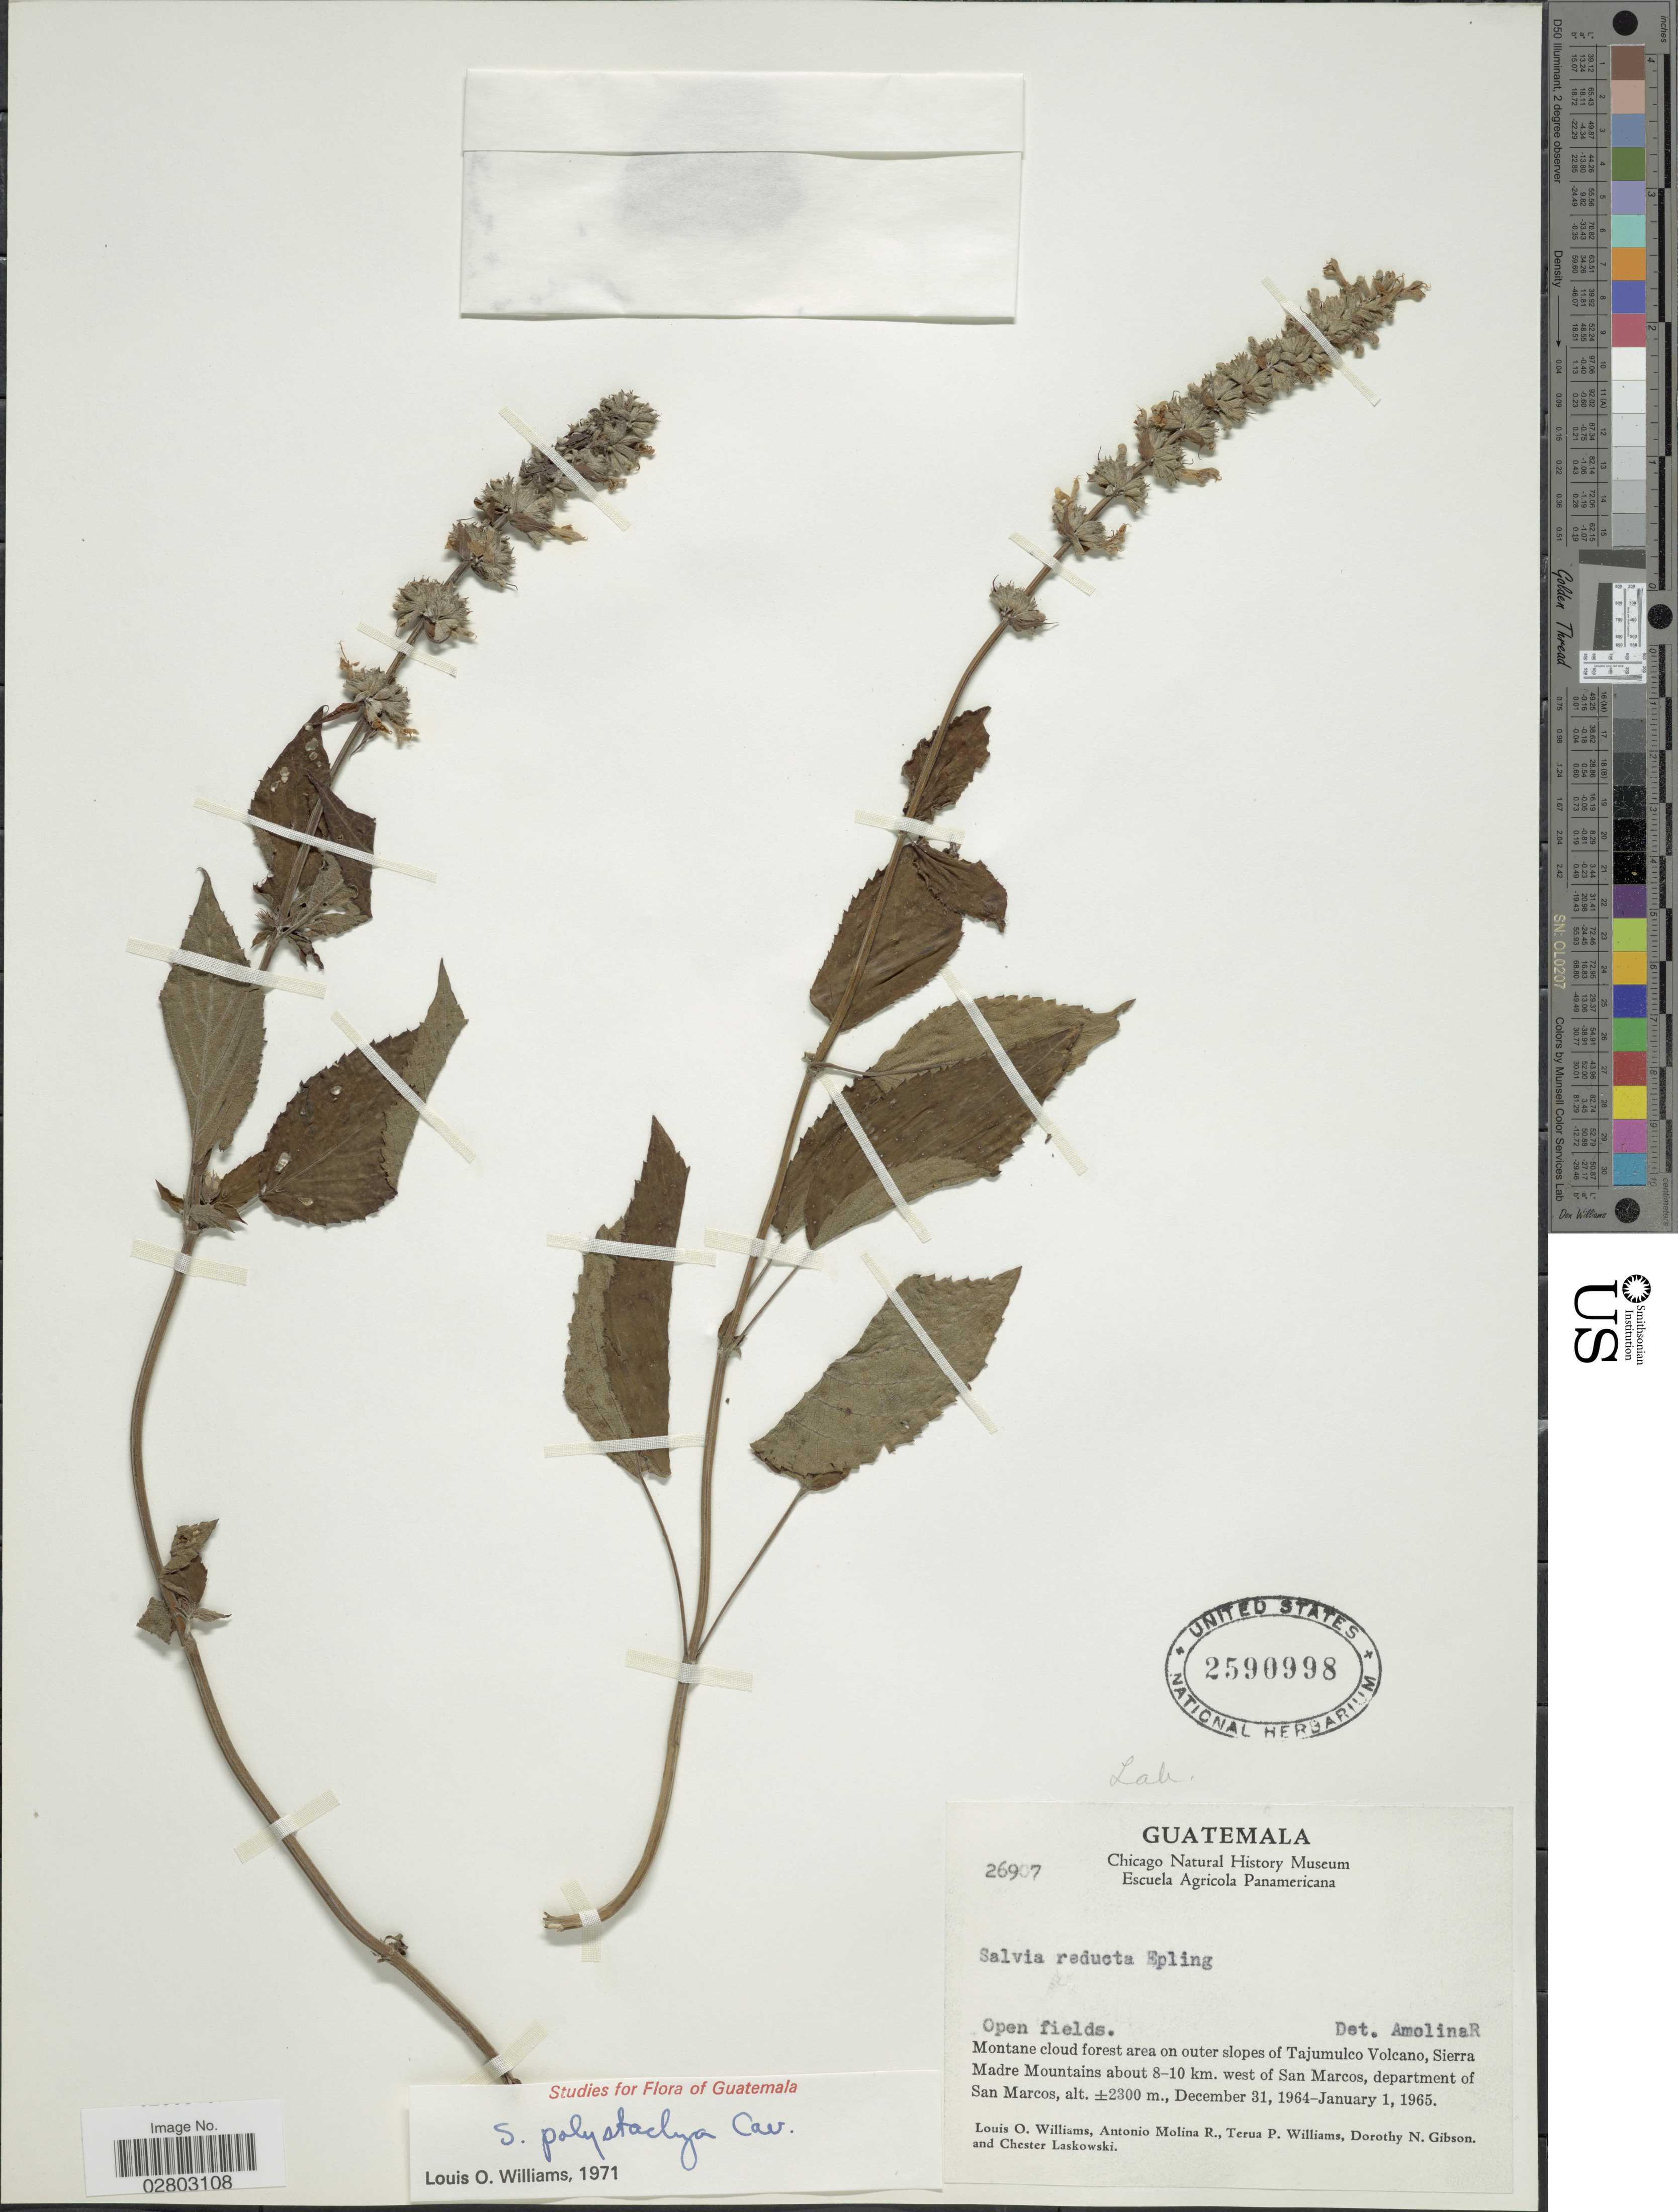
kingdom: Plantae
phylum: Tracheophyta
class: Magnoliopsida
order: Lamiales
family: Lamiaceae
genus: Salvia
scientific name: Salvia reducta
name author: Epling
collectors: L. O. Williams, A. Molina R., T. Williams, D. N. Gibson & C. Laskowski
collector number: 26907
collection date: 1964-12-31/1965-01-01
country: Guatemala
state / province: San Marcos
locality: Montane cloud forest area on outer slopes of Tajumulco Volcano, Sierra Madre Mountains about 8-10 km. west of San Marcos, department of San Marcos.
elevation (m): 2300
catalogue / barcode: US 2590998